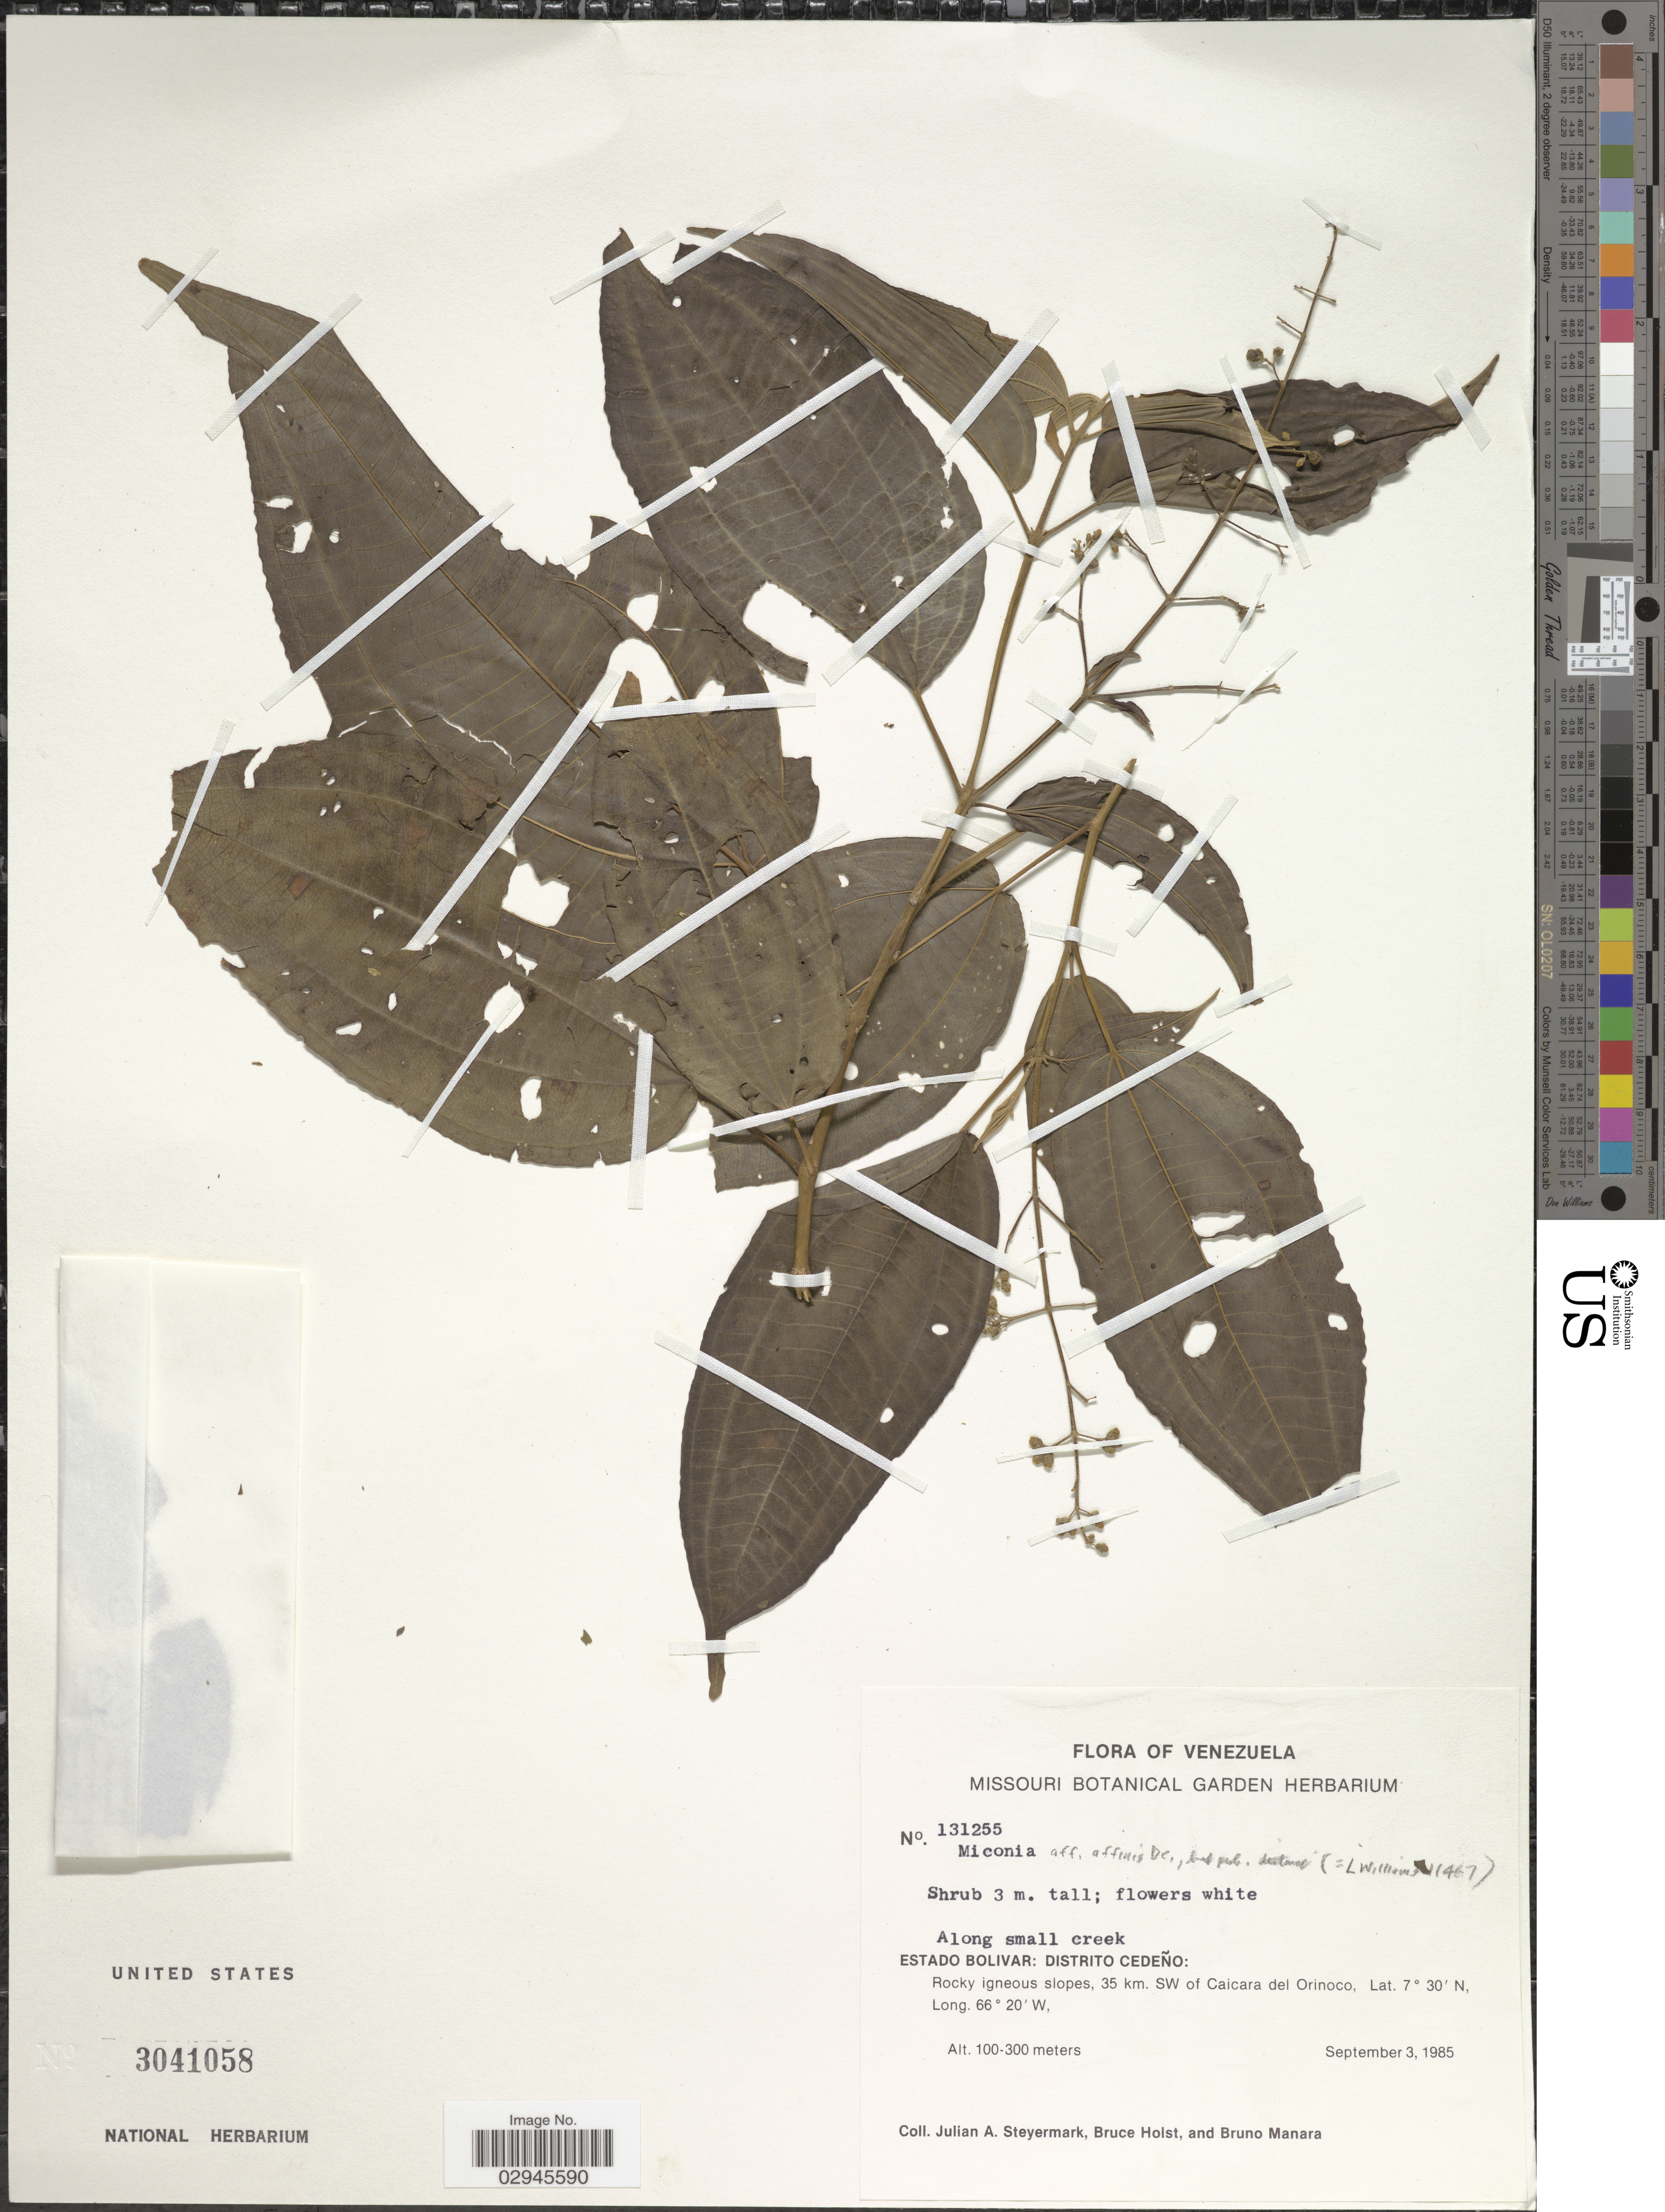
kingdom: Plantae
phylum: Tracheophyta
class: Magnoliopsida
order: Myrtales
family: Melastomataceae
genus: Miconia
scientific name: Miconia sp.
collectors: J. Steyermark, B. Holst & B. Manara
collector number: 131255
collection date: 1985-09-03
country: Venezuela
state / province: Bolivar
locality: Along small creek. Distrito Cedeño: 35 km. SW of Caicara del Orinoco.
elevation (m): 100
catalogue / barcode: US 3041058